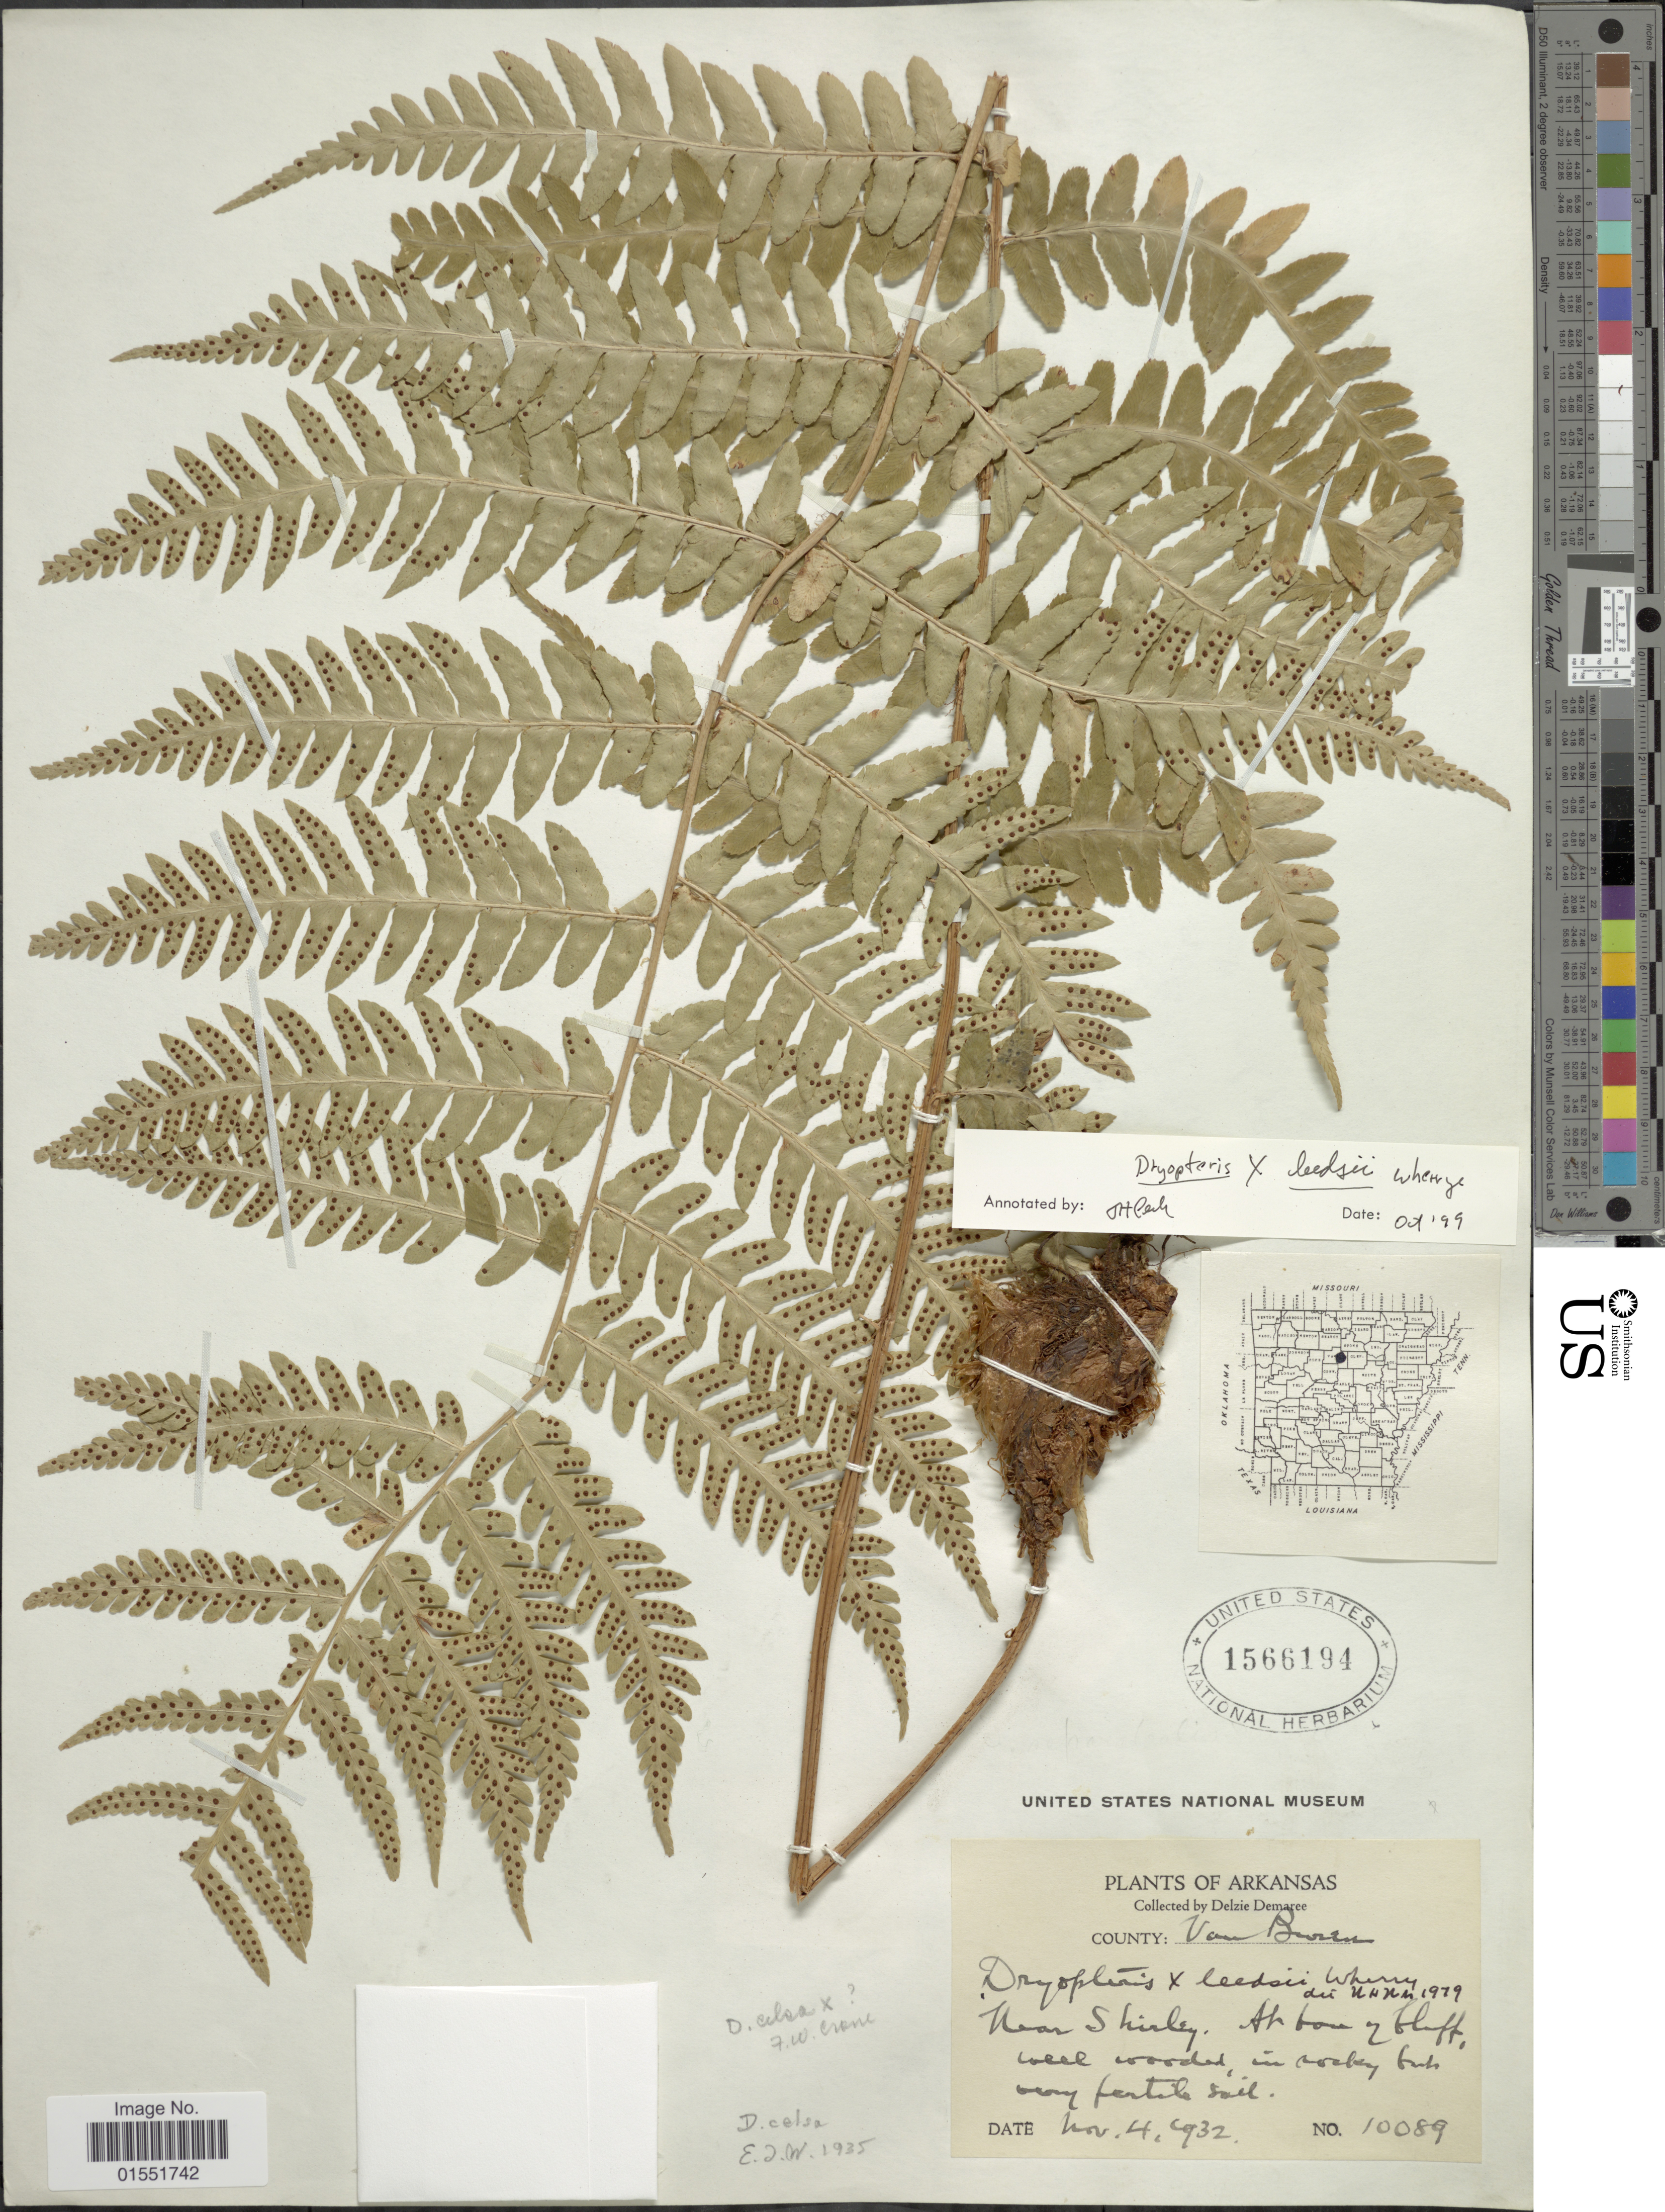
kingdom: Plantae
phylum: Tracheophyta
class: Polypodiopsida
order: Polypodiales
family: Dryopteridaceae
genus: Dryopteris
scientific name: Dryopteris x leedsii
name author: Wherry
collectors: D. Demaree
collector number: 10089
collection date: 1932-11-04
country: United States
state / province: Arkansas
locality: County: Van Buren. Near Shirley.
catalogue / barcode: US 1566194